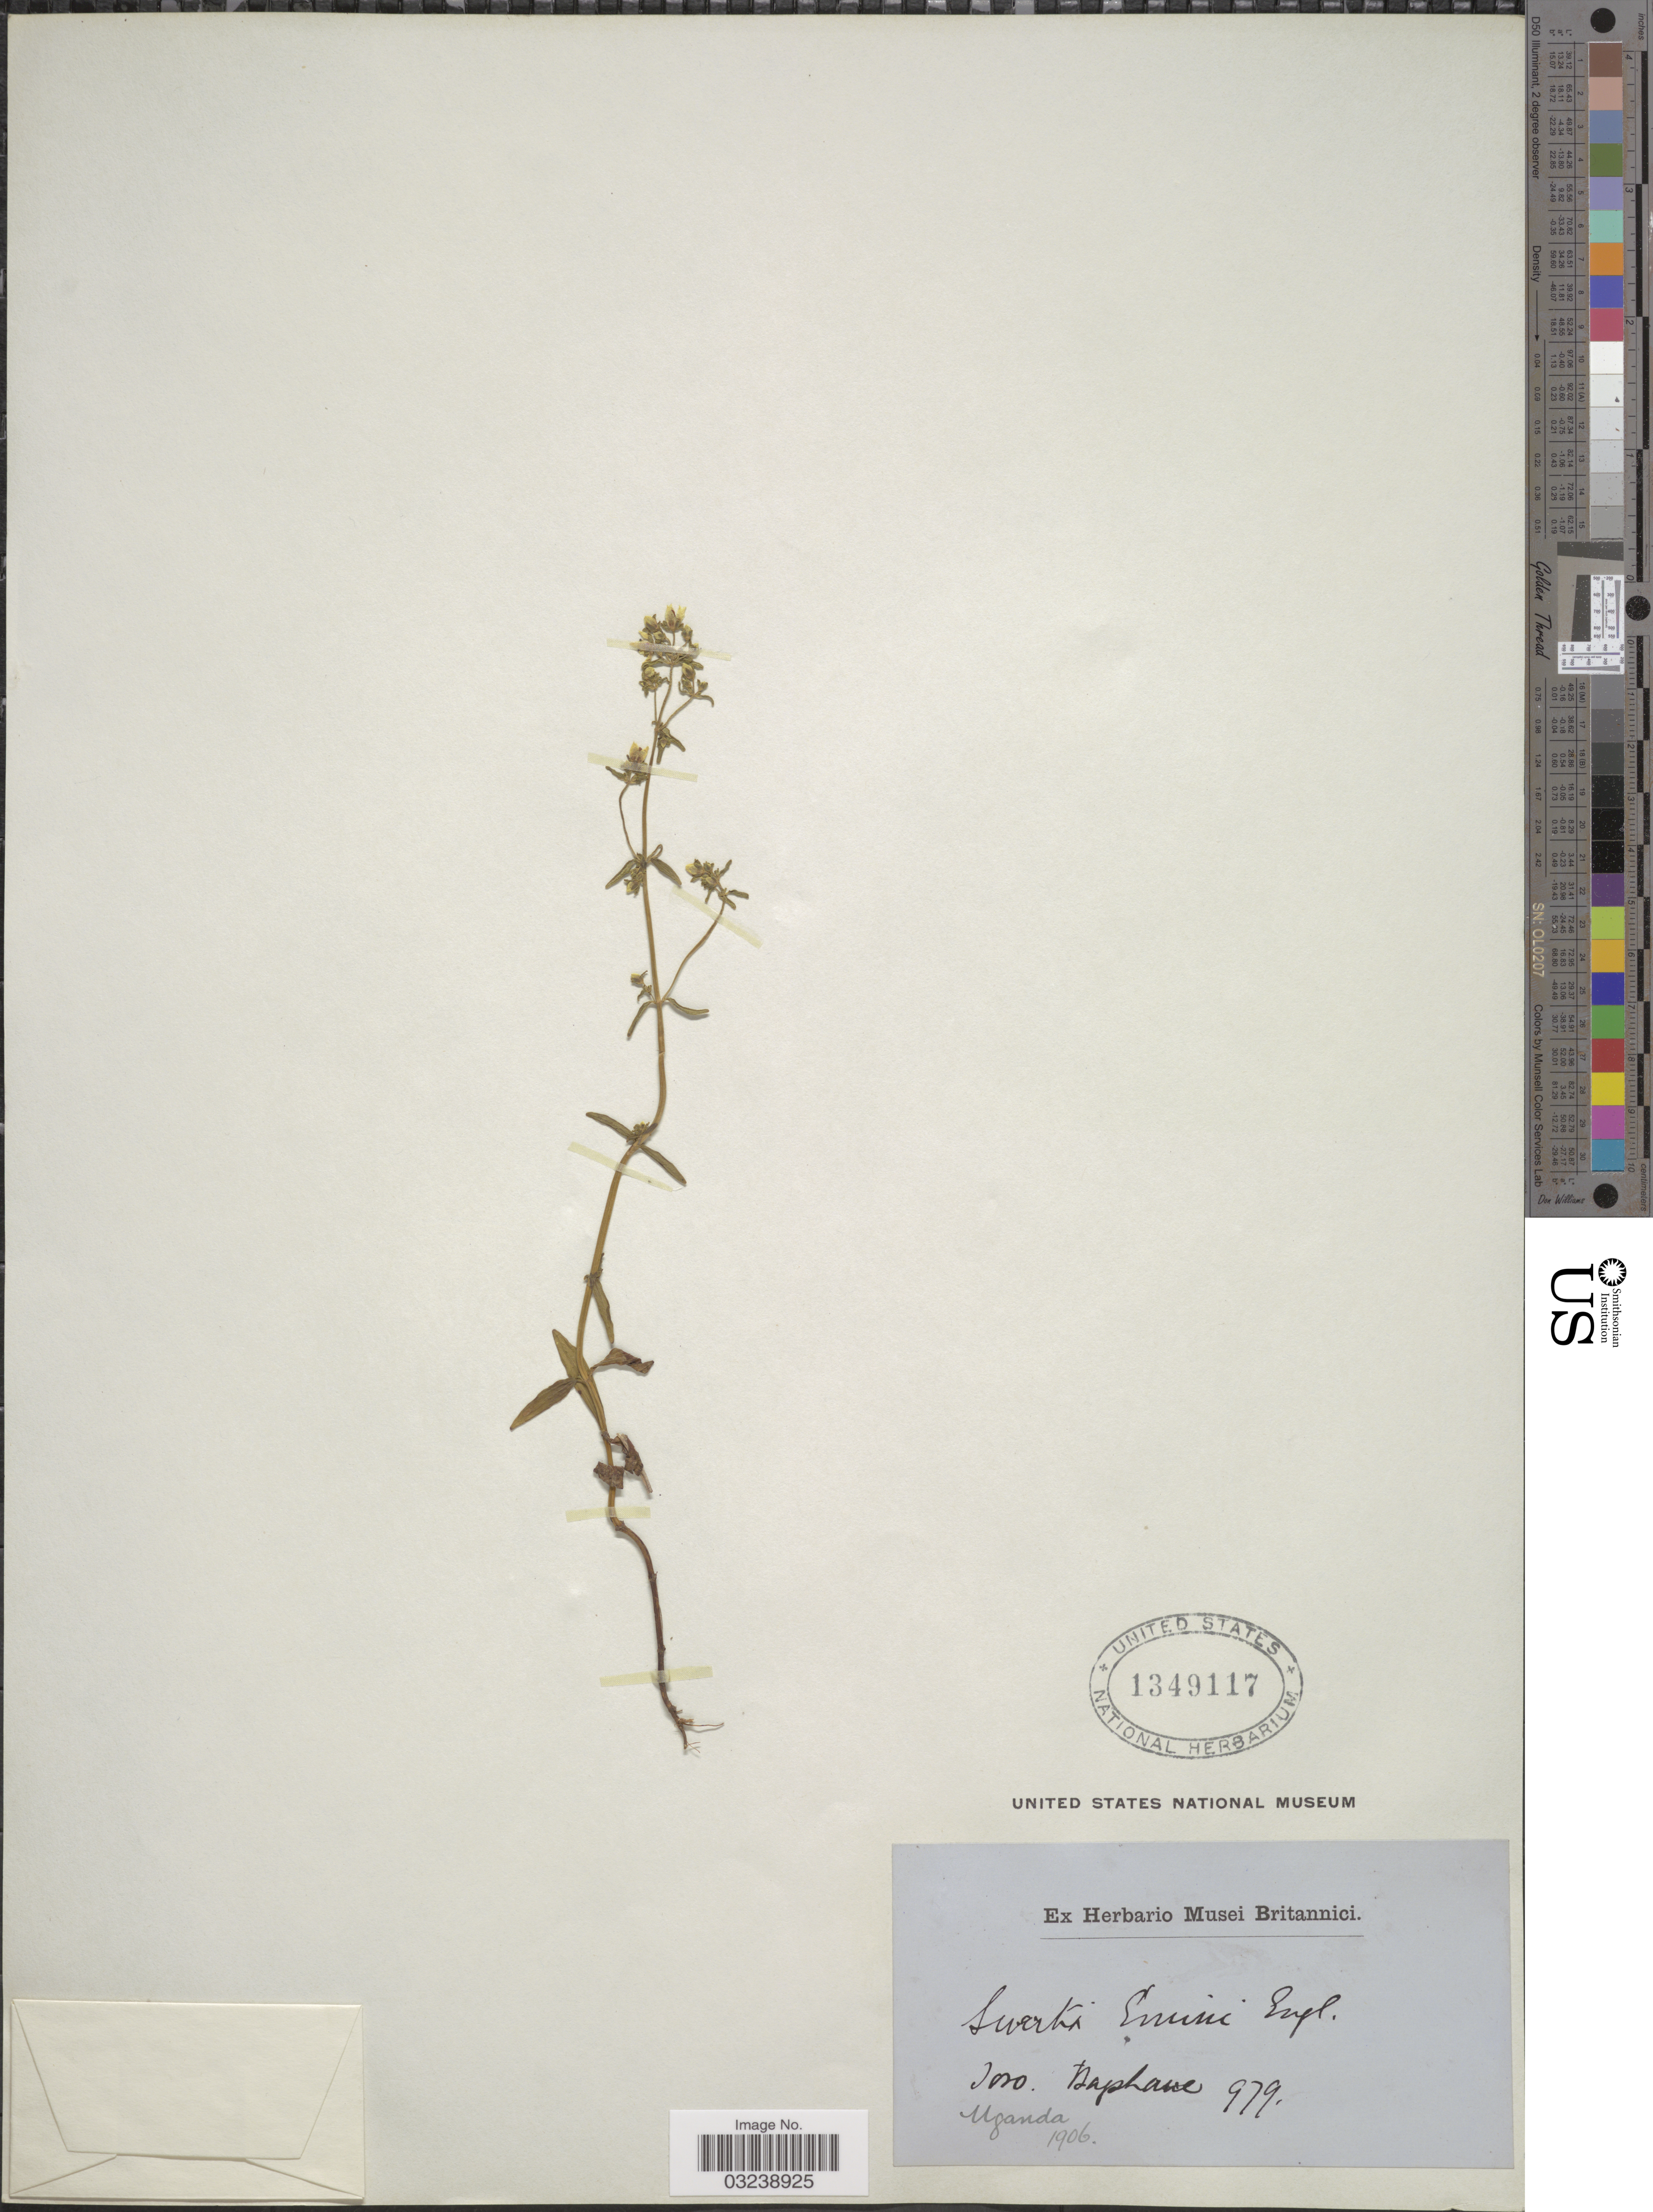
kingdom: Plantae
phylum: Tracheophyta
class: Magnoliopsida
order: Gentianales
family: Gentianaceae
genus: Swertia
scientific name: Swertia eminii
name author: Engl.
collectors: Bagshawe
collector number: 979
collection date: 1906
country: Uganda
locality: Toro.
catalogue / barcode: US 1349117